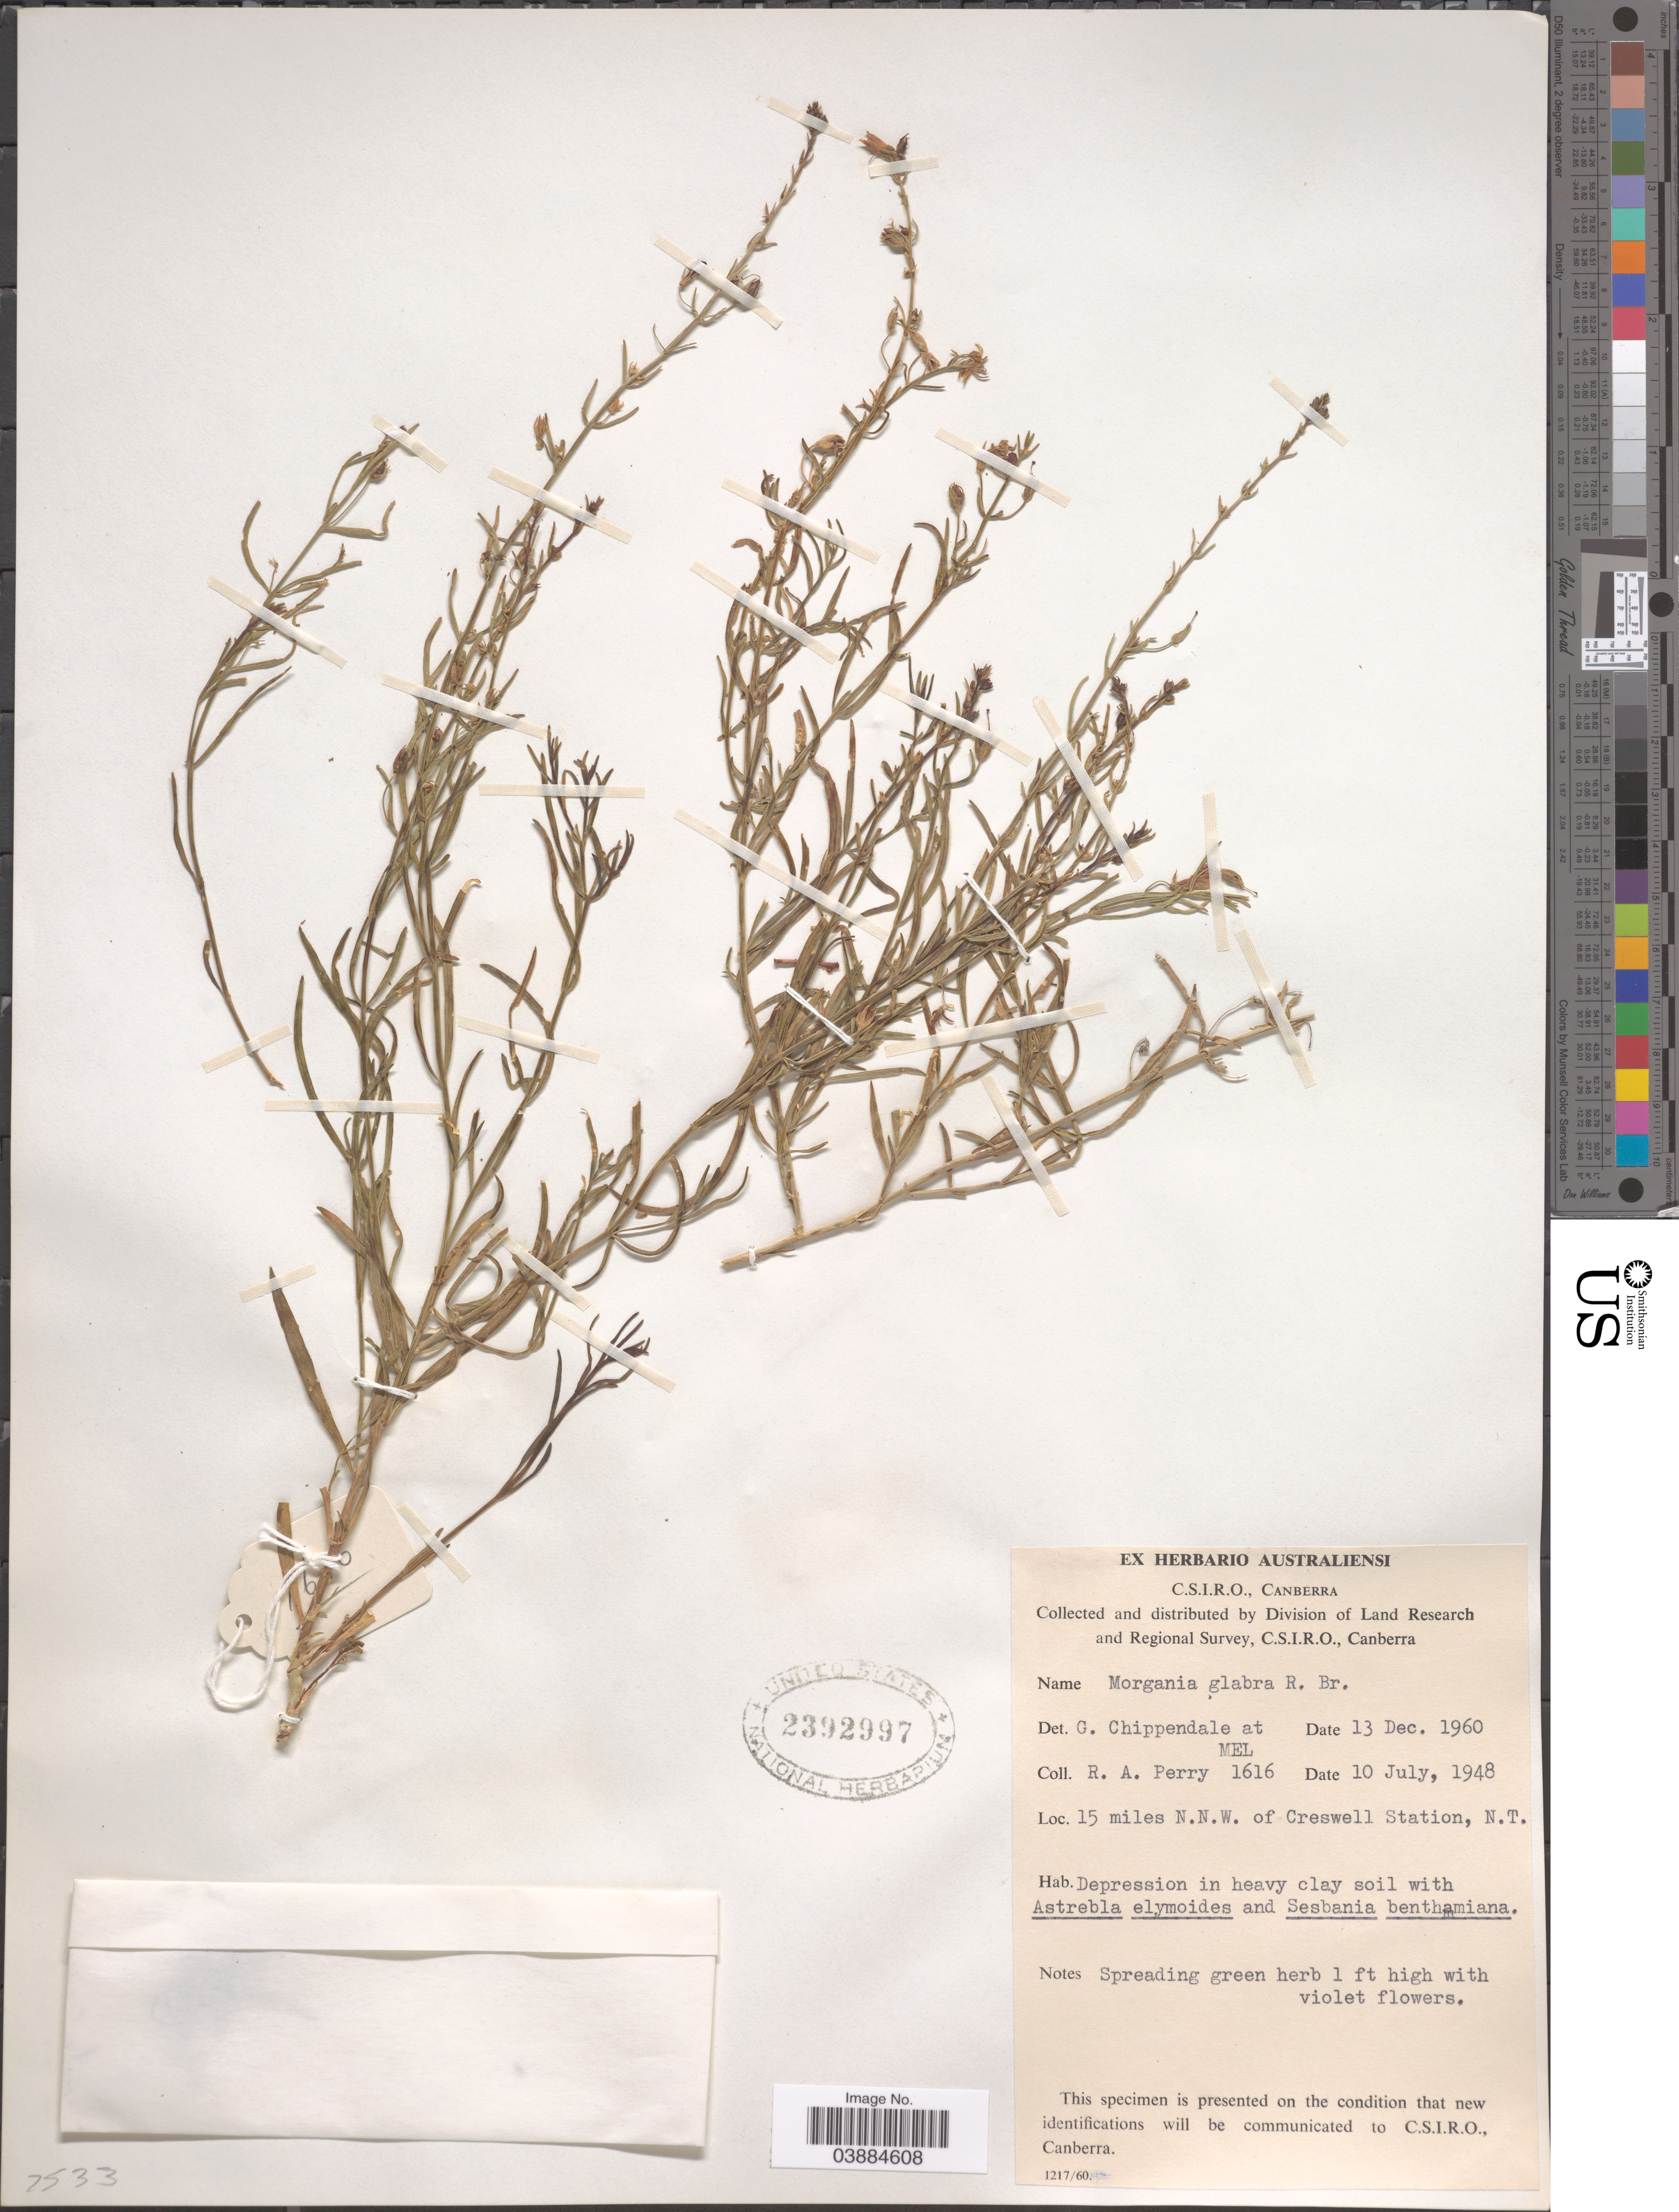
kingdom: Plantae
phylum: Tracheophyta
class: Magnoliopsida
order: Lamiales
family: Plantaginaceae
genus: Morgania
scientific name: Morgania glabra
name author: R. Br.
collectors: Perry, R. A.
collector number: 1616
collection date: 1948-07-10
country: Australia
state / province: Northern Territory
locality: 15 miles N.N.W. of Creswell Station, N.T.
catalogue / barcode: US 2392997